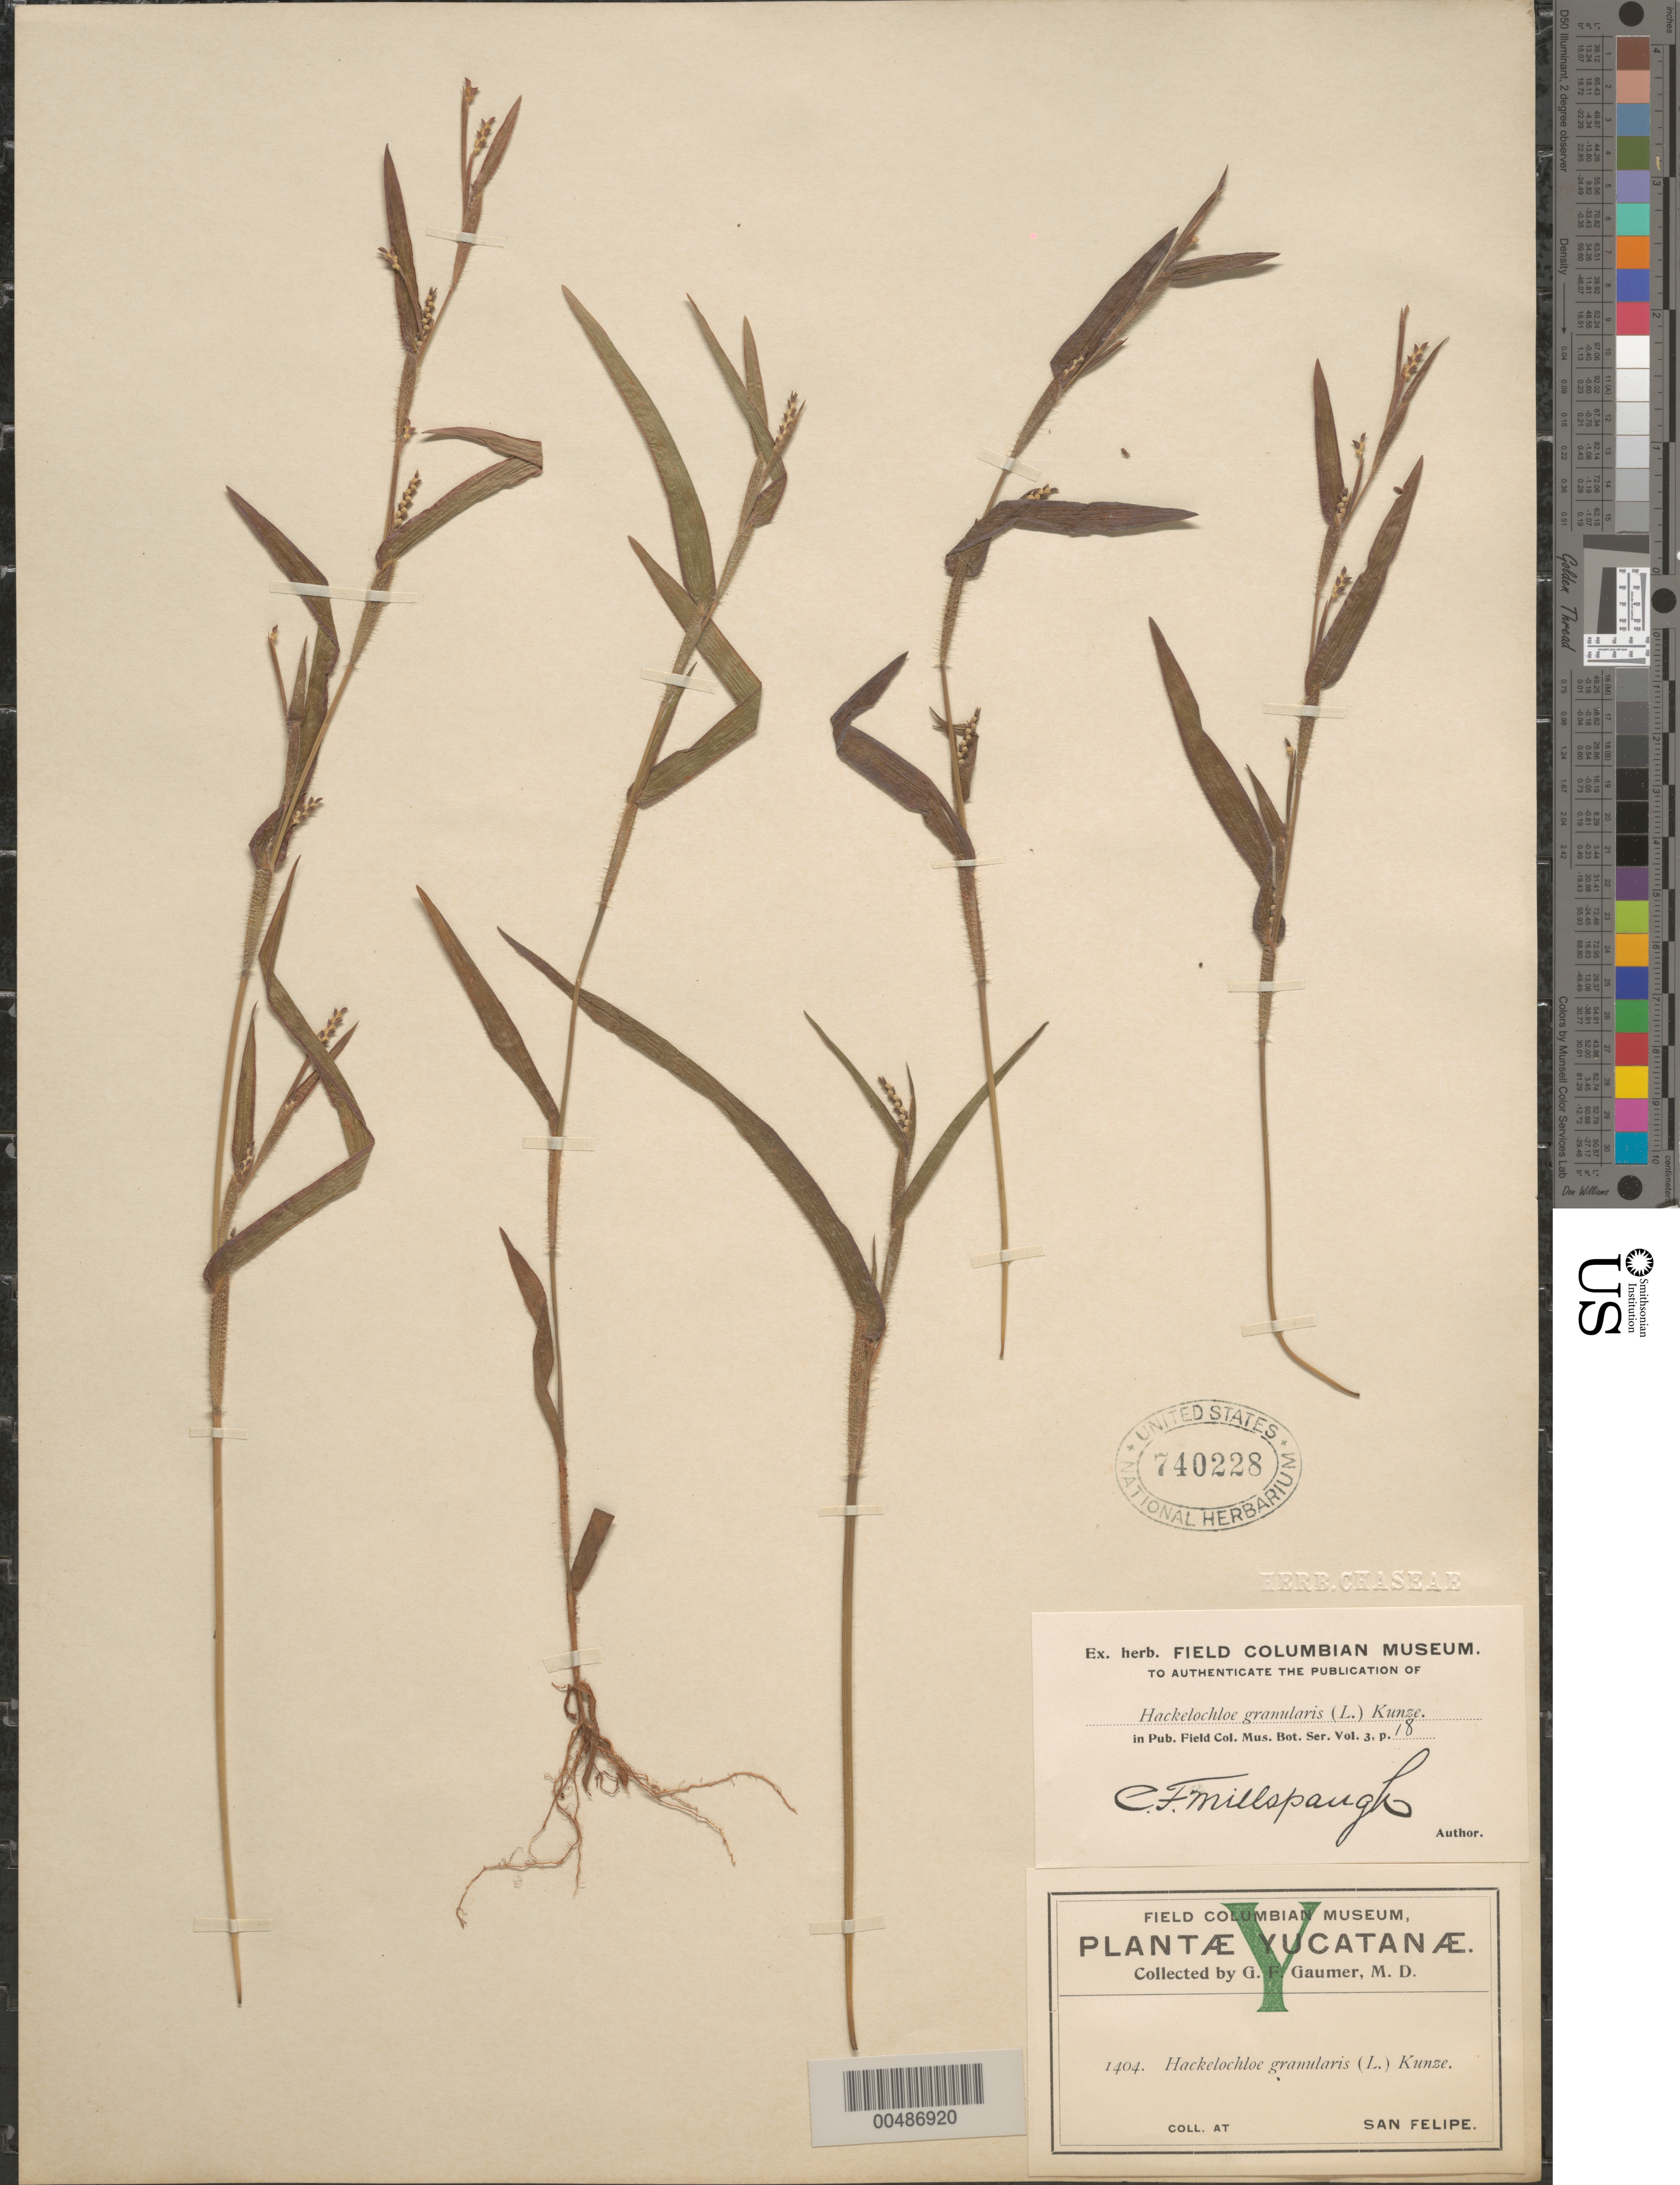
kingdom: Plantae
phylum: Tracheophyta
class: Liliopsida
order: Poales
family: Poaceae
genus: Hackelochloa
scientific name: Hackelochloa granularis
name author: (L.) Kuntze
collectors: G. Gaumer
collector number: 1404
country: Mexico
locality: San Felipe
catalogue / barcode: US 740228